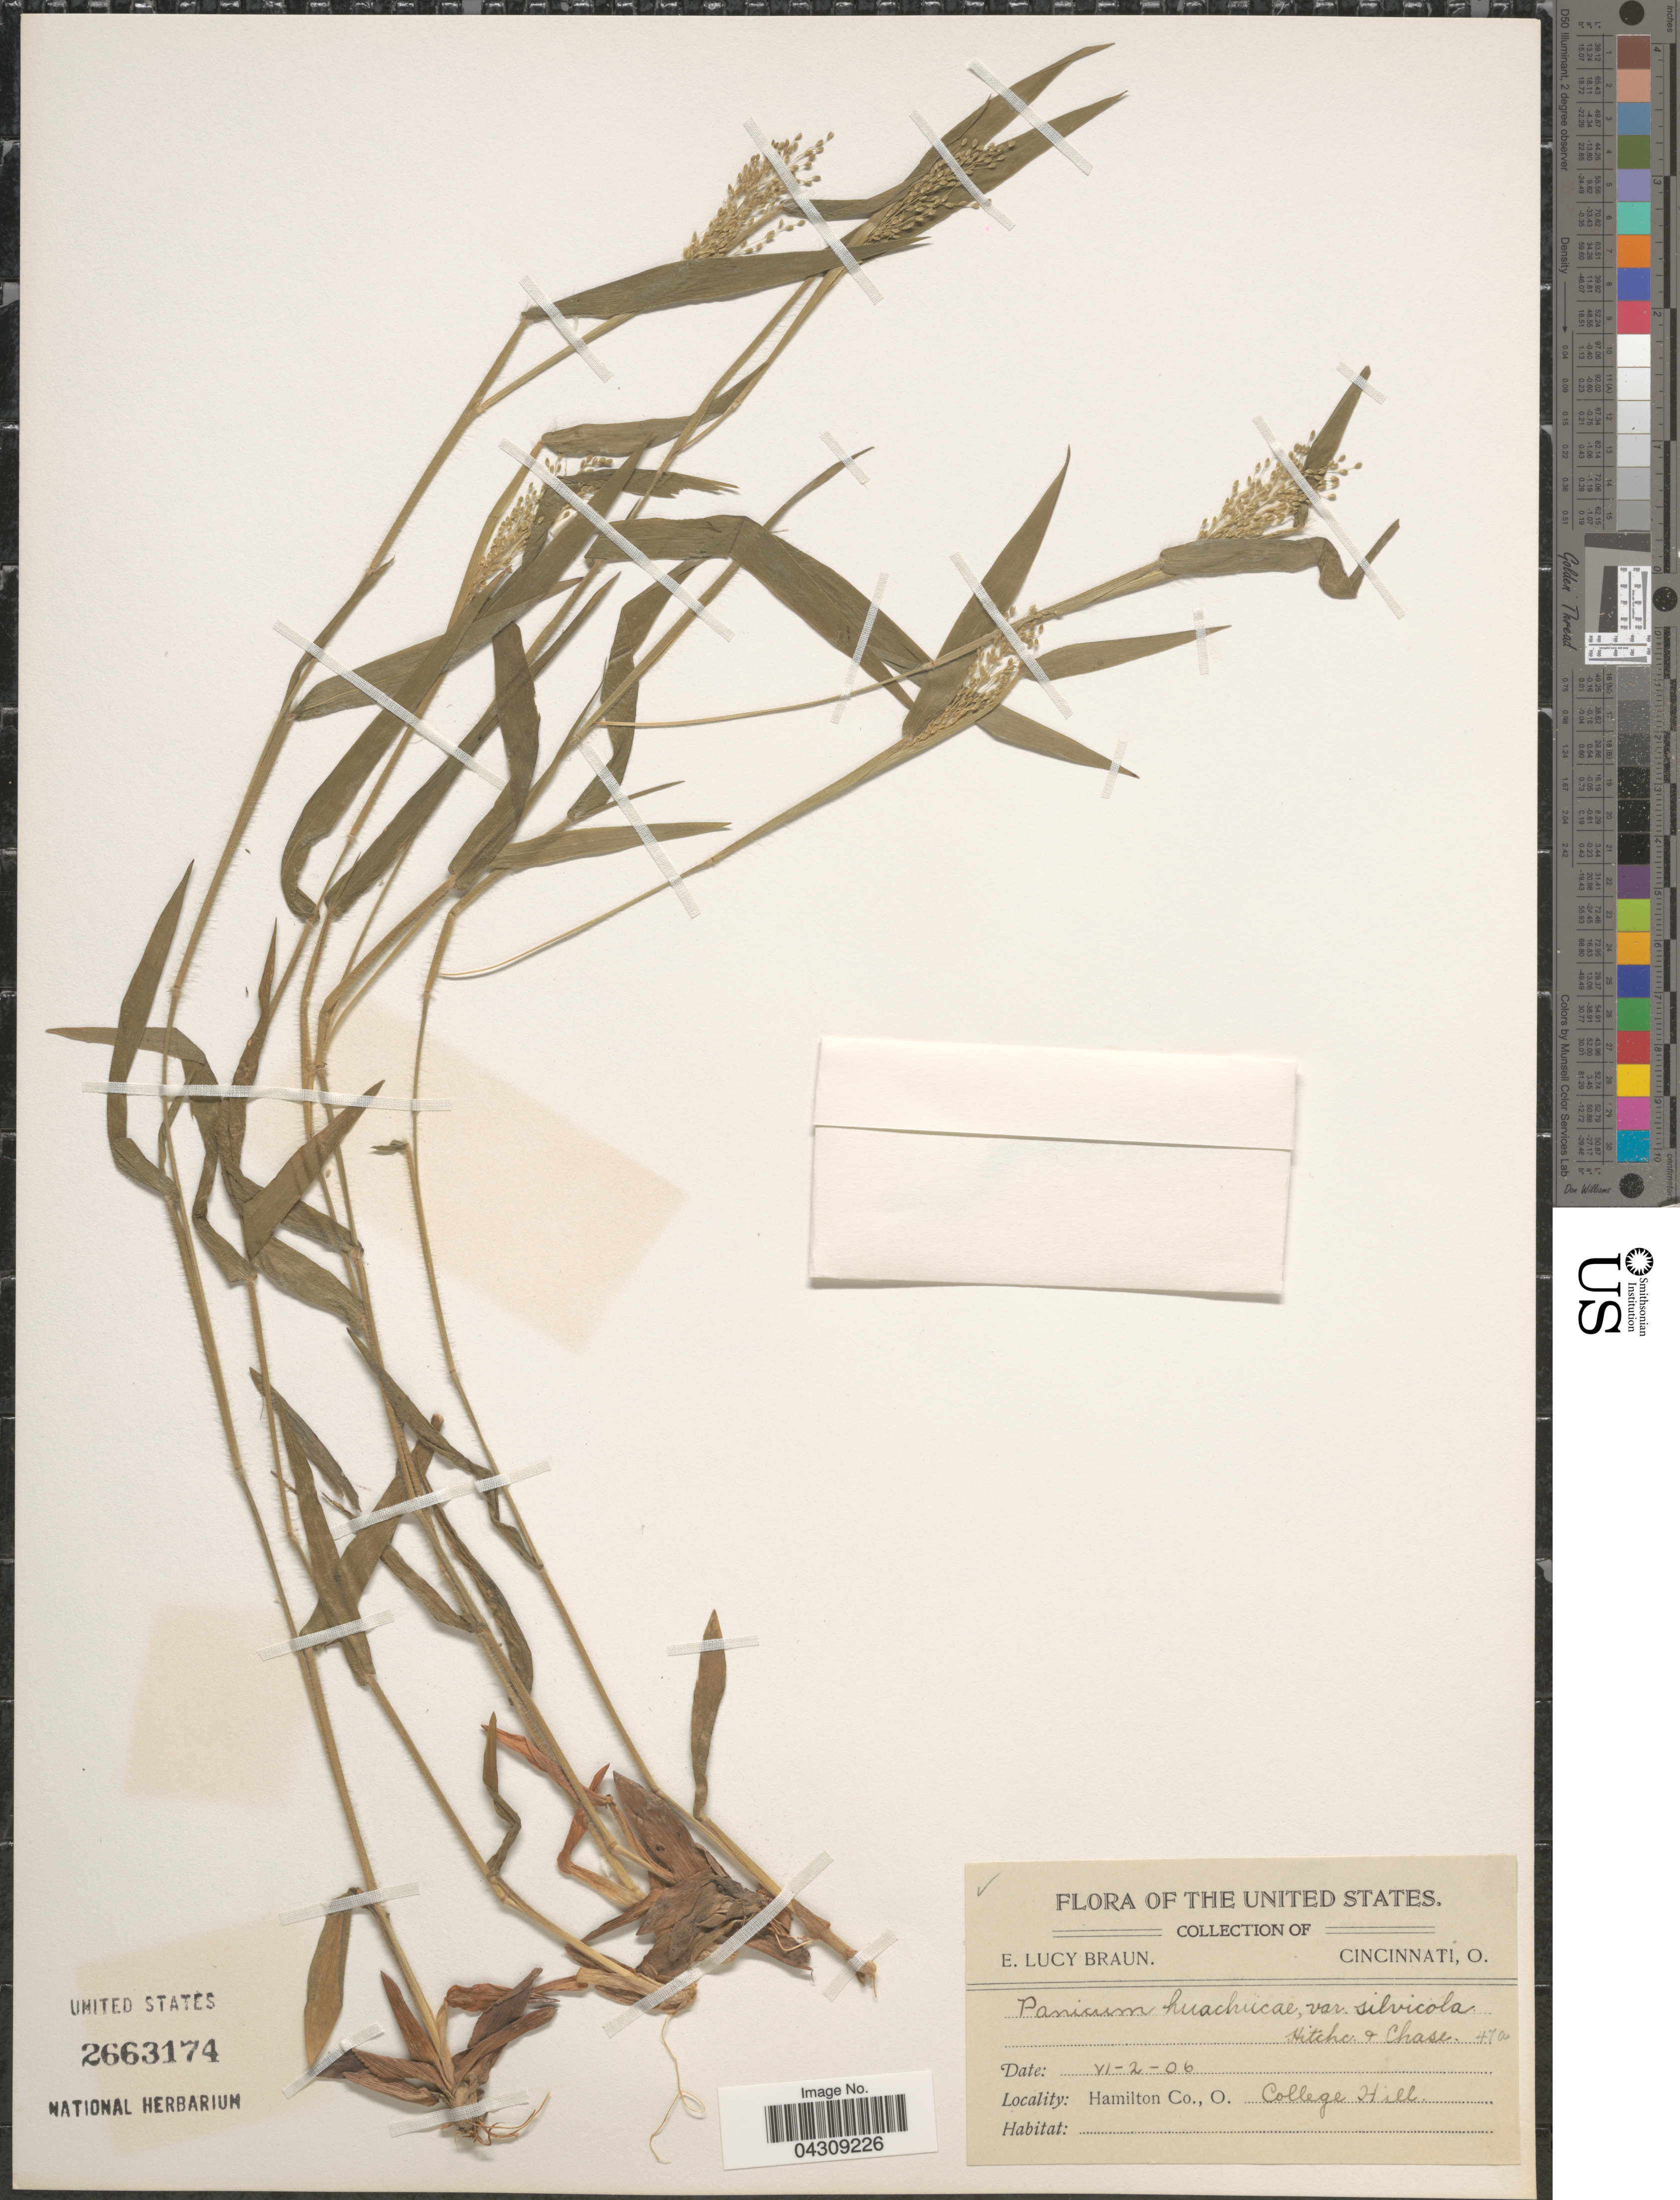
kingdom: Plantae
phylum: Tracheophyta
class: Liliopsida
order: Poales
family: Poaceae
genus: Dichanthelium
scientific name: Dichanthelium acuminatum var. acuminatum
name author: (Sw.) Gould & C.A. Clark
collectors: E. L. Braun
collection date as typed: Transcribed d/m/y: 2/6/6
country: United States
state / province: Ohio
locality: Hamilton Co. College Hill.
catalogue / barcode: US 2663174